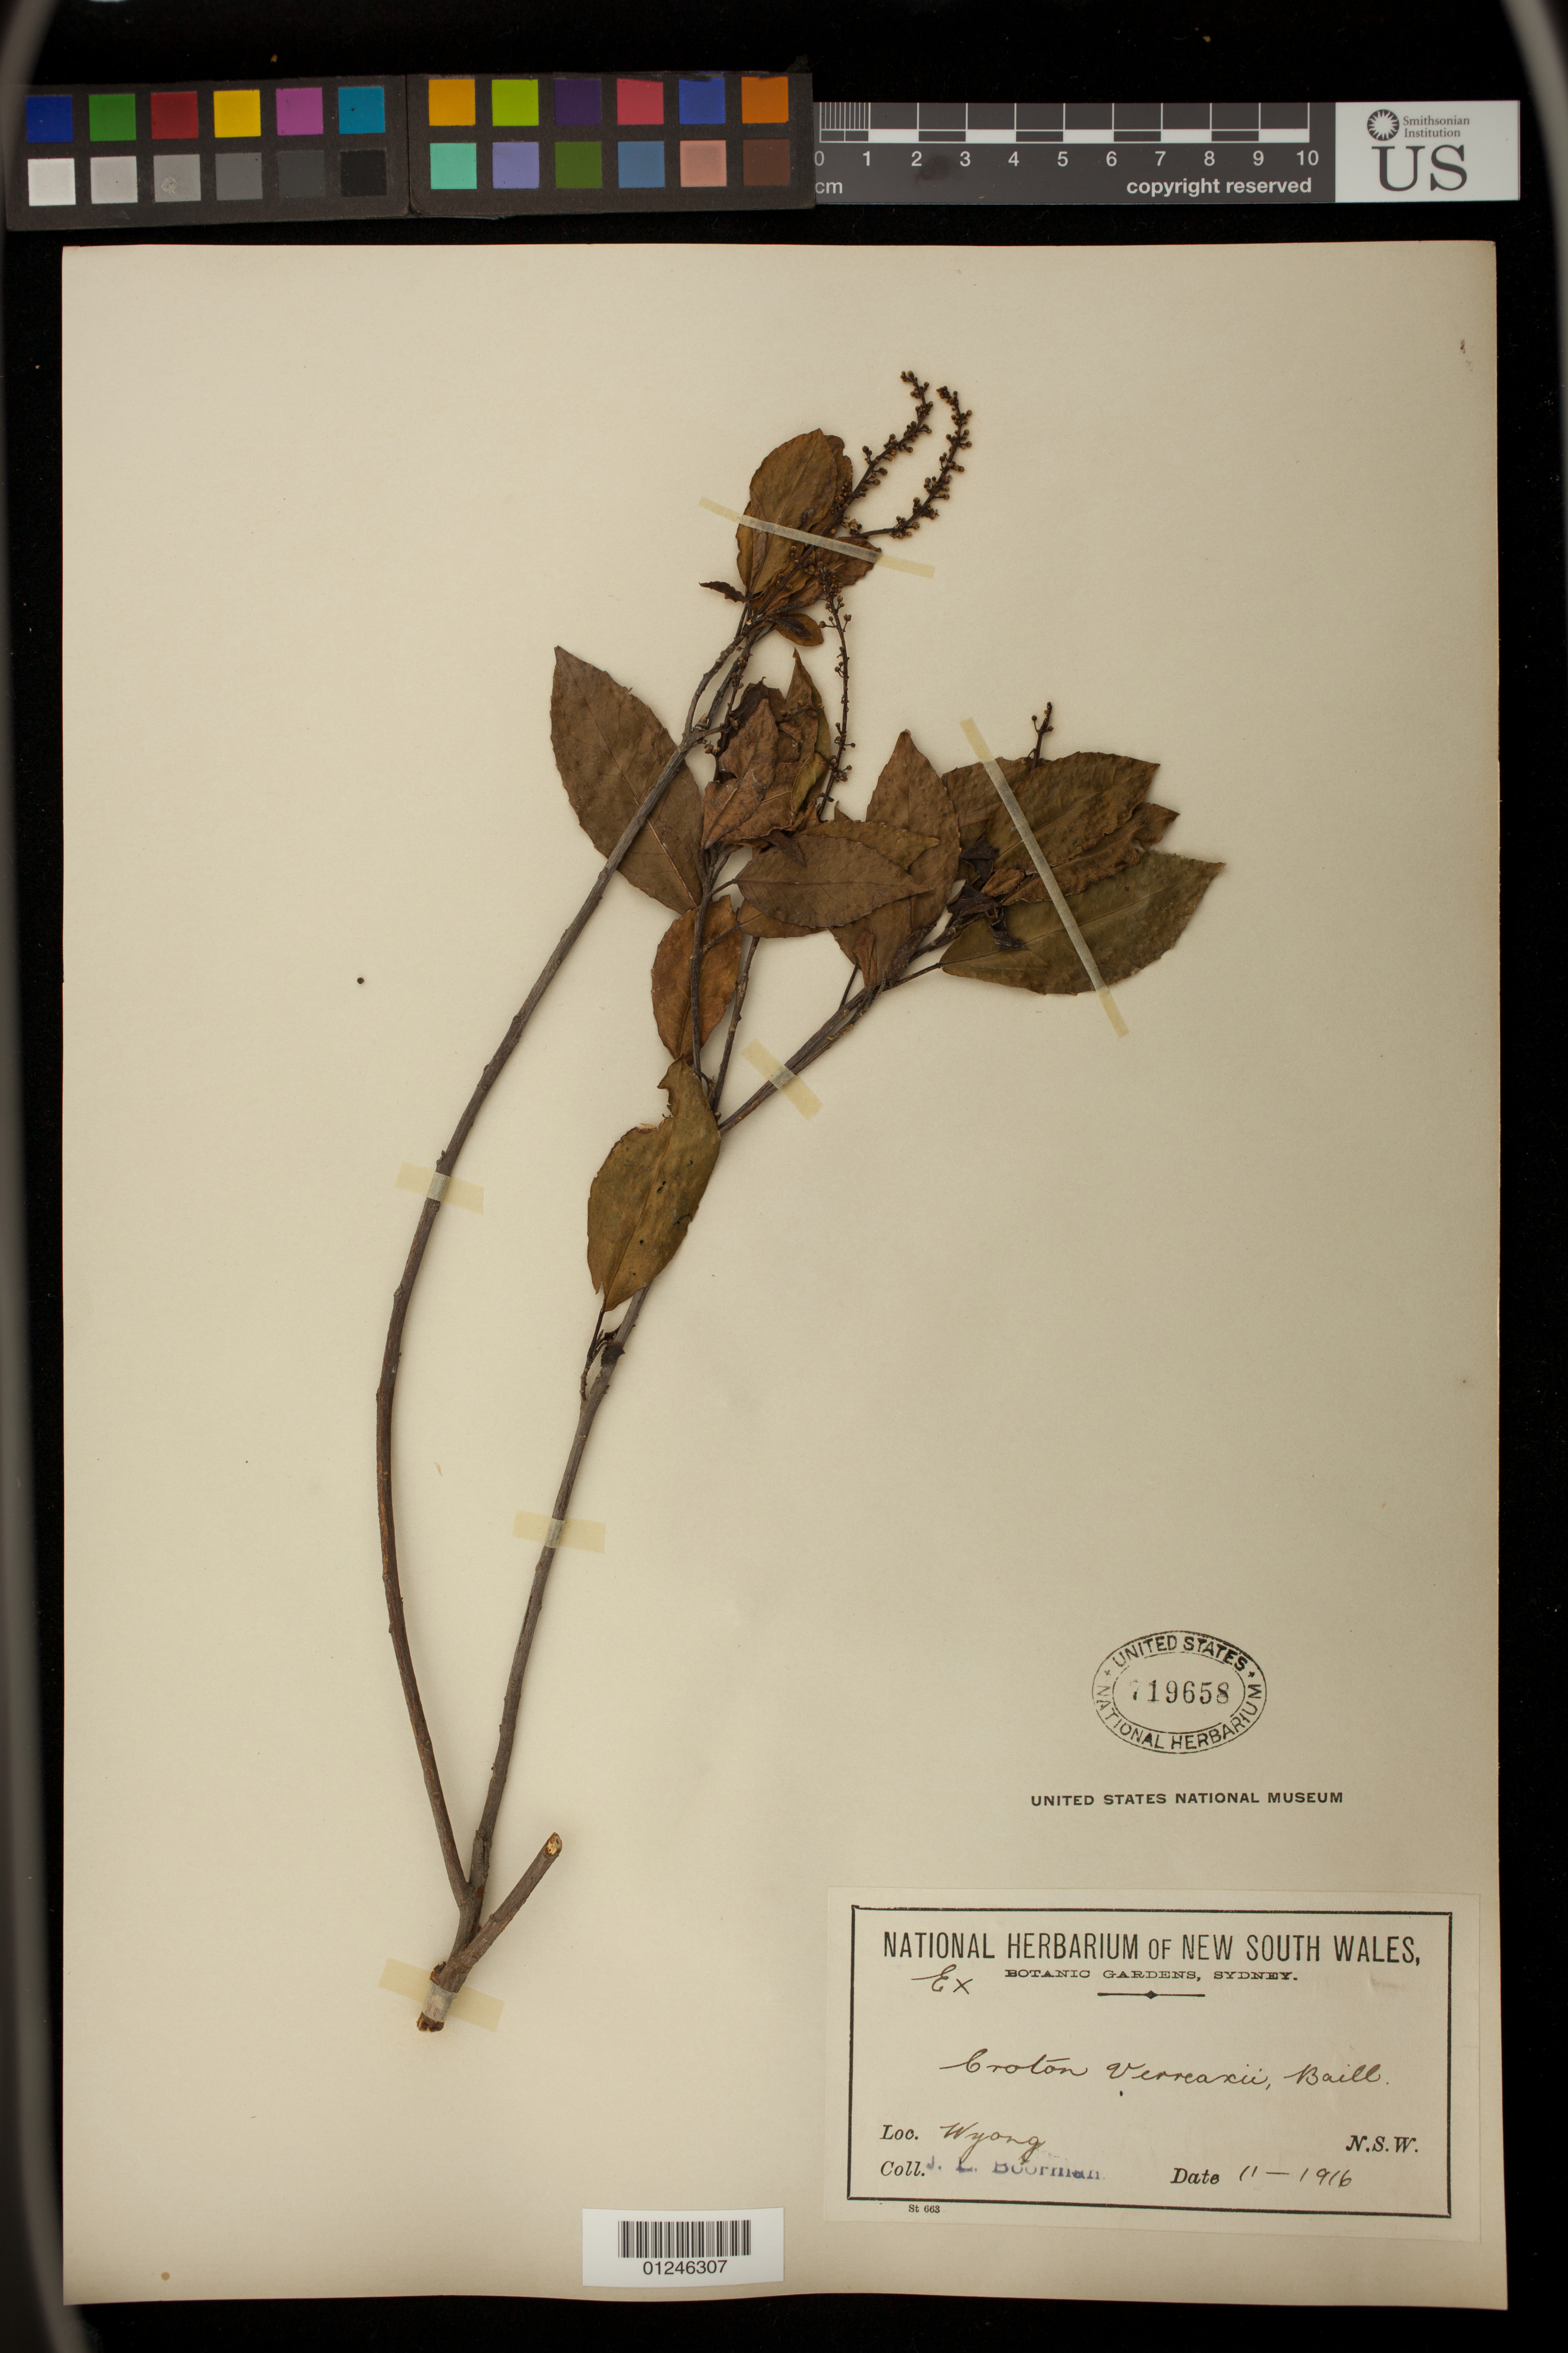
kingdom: Plantae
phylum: Tracheophyta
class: Magnoliopsida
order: Malpighiales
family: Euphorbiaceae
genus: Croton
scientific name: Croton verreauxii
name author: Baill.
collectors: J. Boorman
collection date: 1916-11-01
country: Australia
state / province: New South Wales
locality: Wyong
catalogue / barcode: US 719658